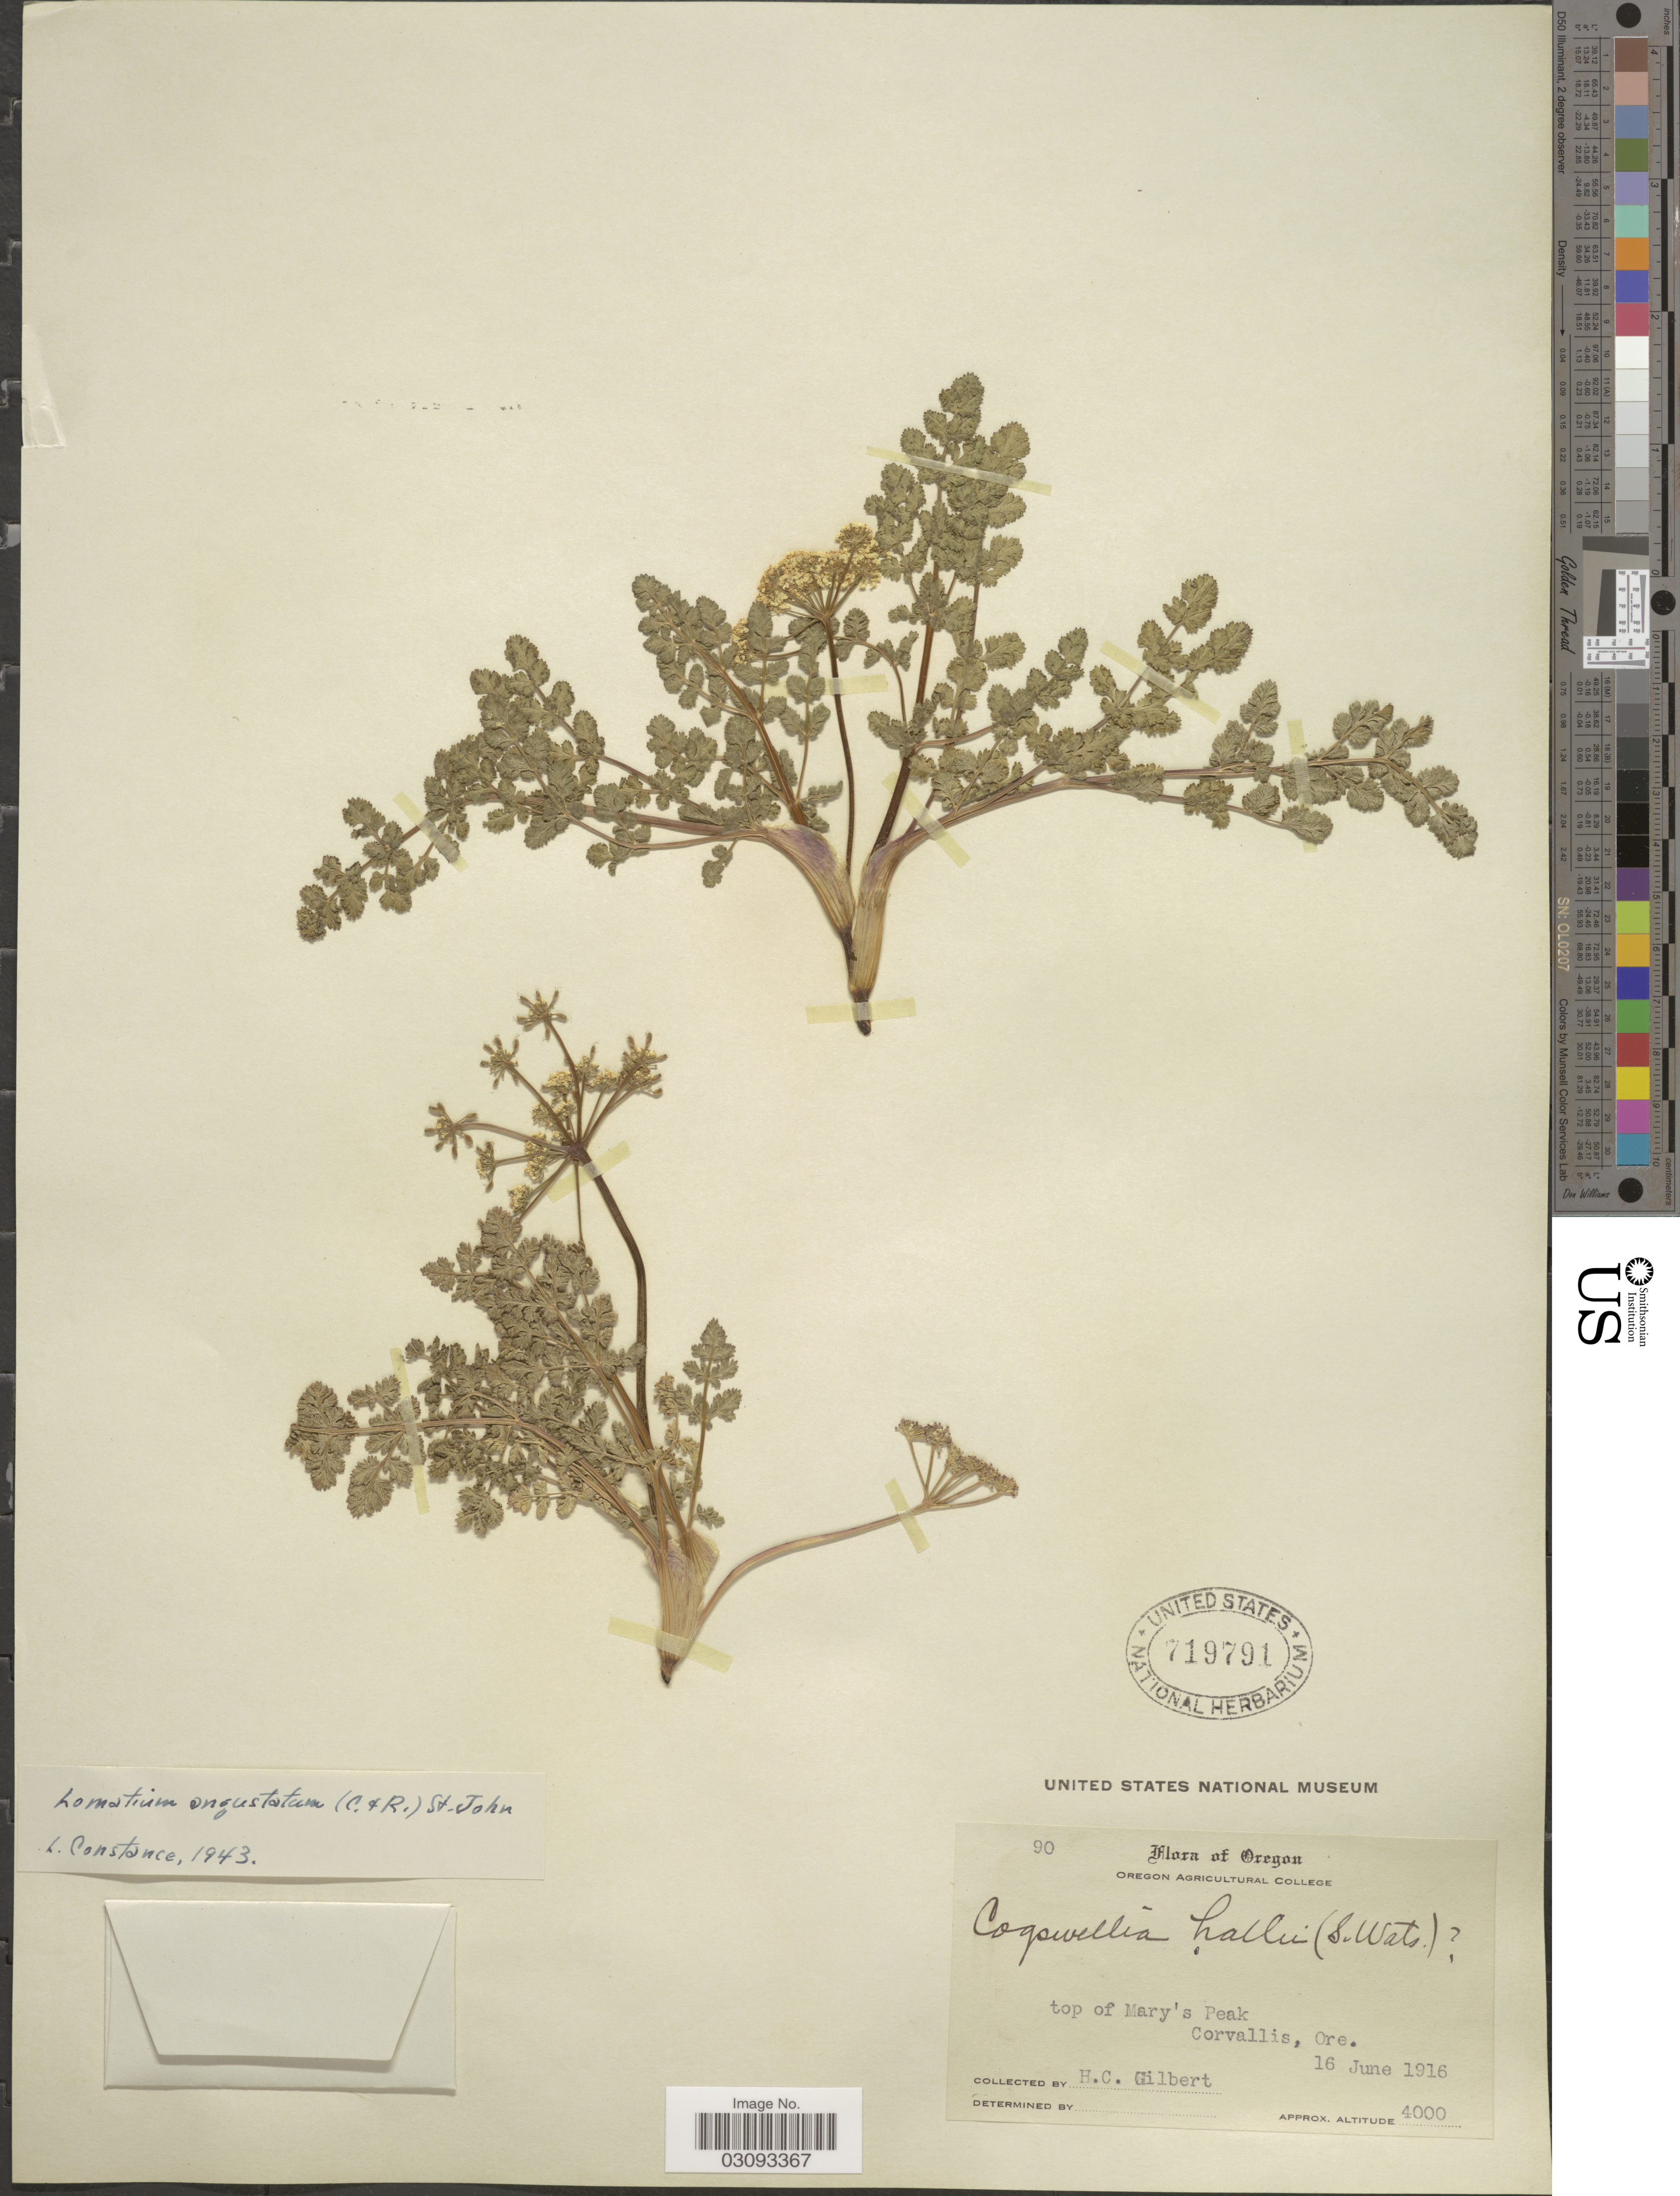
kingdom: Plantae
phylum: Tracheophyta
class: Magnoliopsida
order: Apiales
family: Apiaceae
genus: Lomatium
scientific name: Lomatium angustatum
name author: (J.M. Coult. & Rose) H. St. John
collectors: H. Gilbert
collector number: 90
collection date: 1916-06-16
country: United States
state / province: Oregon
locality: Top of Mary's Peak Corvallis.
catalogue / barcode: US 719791